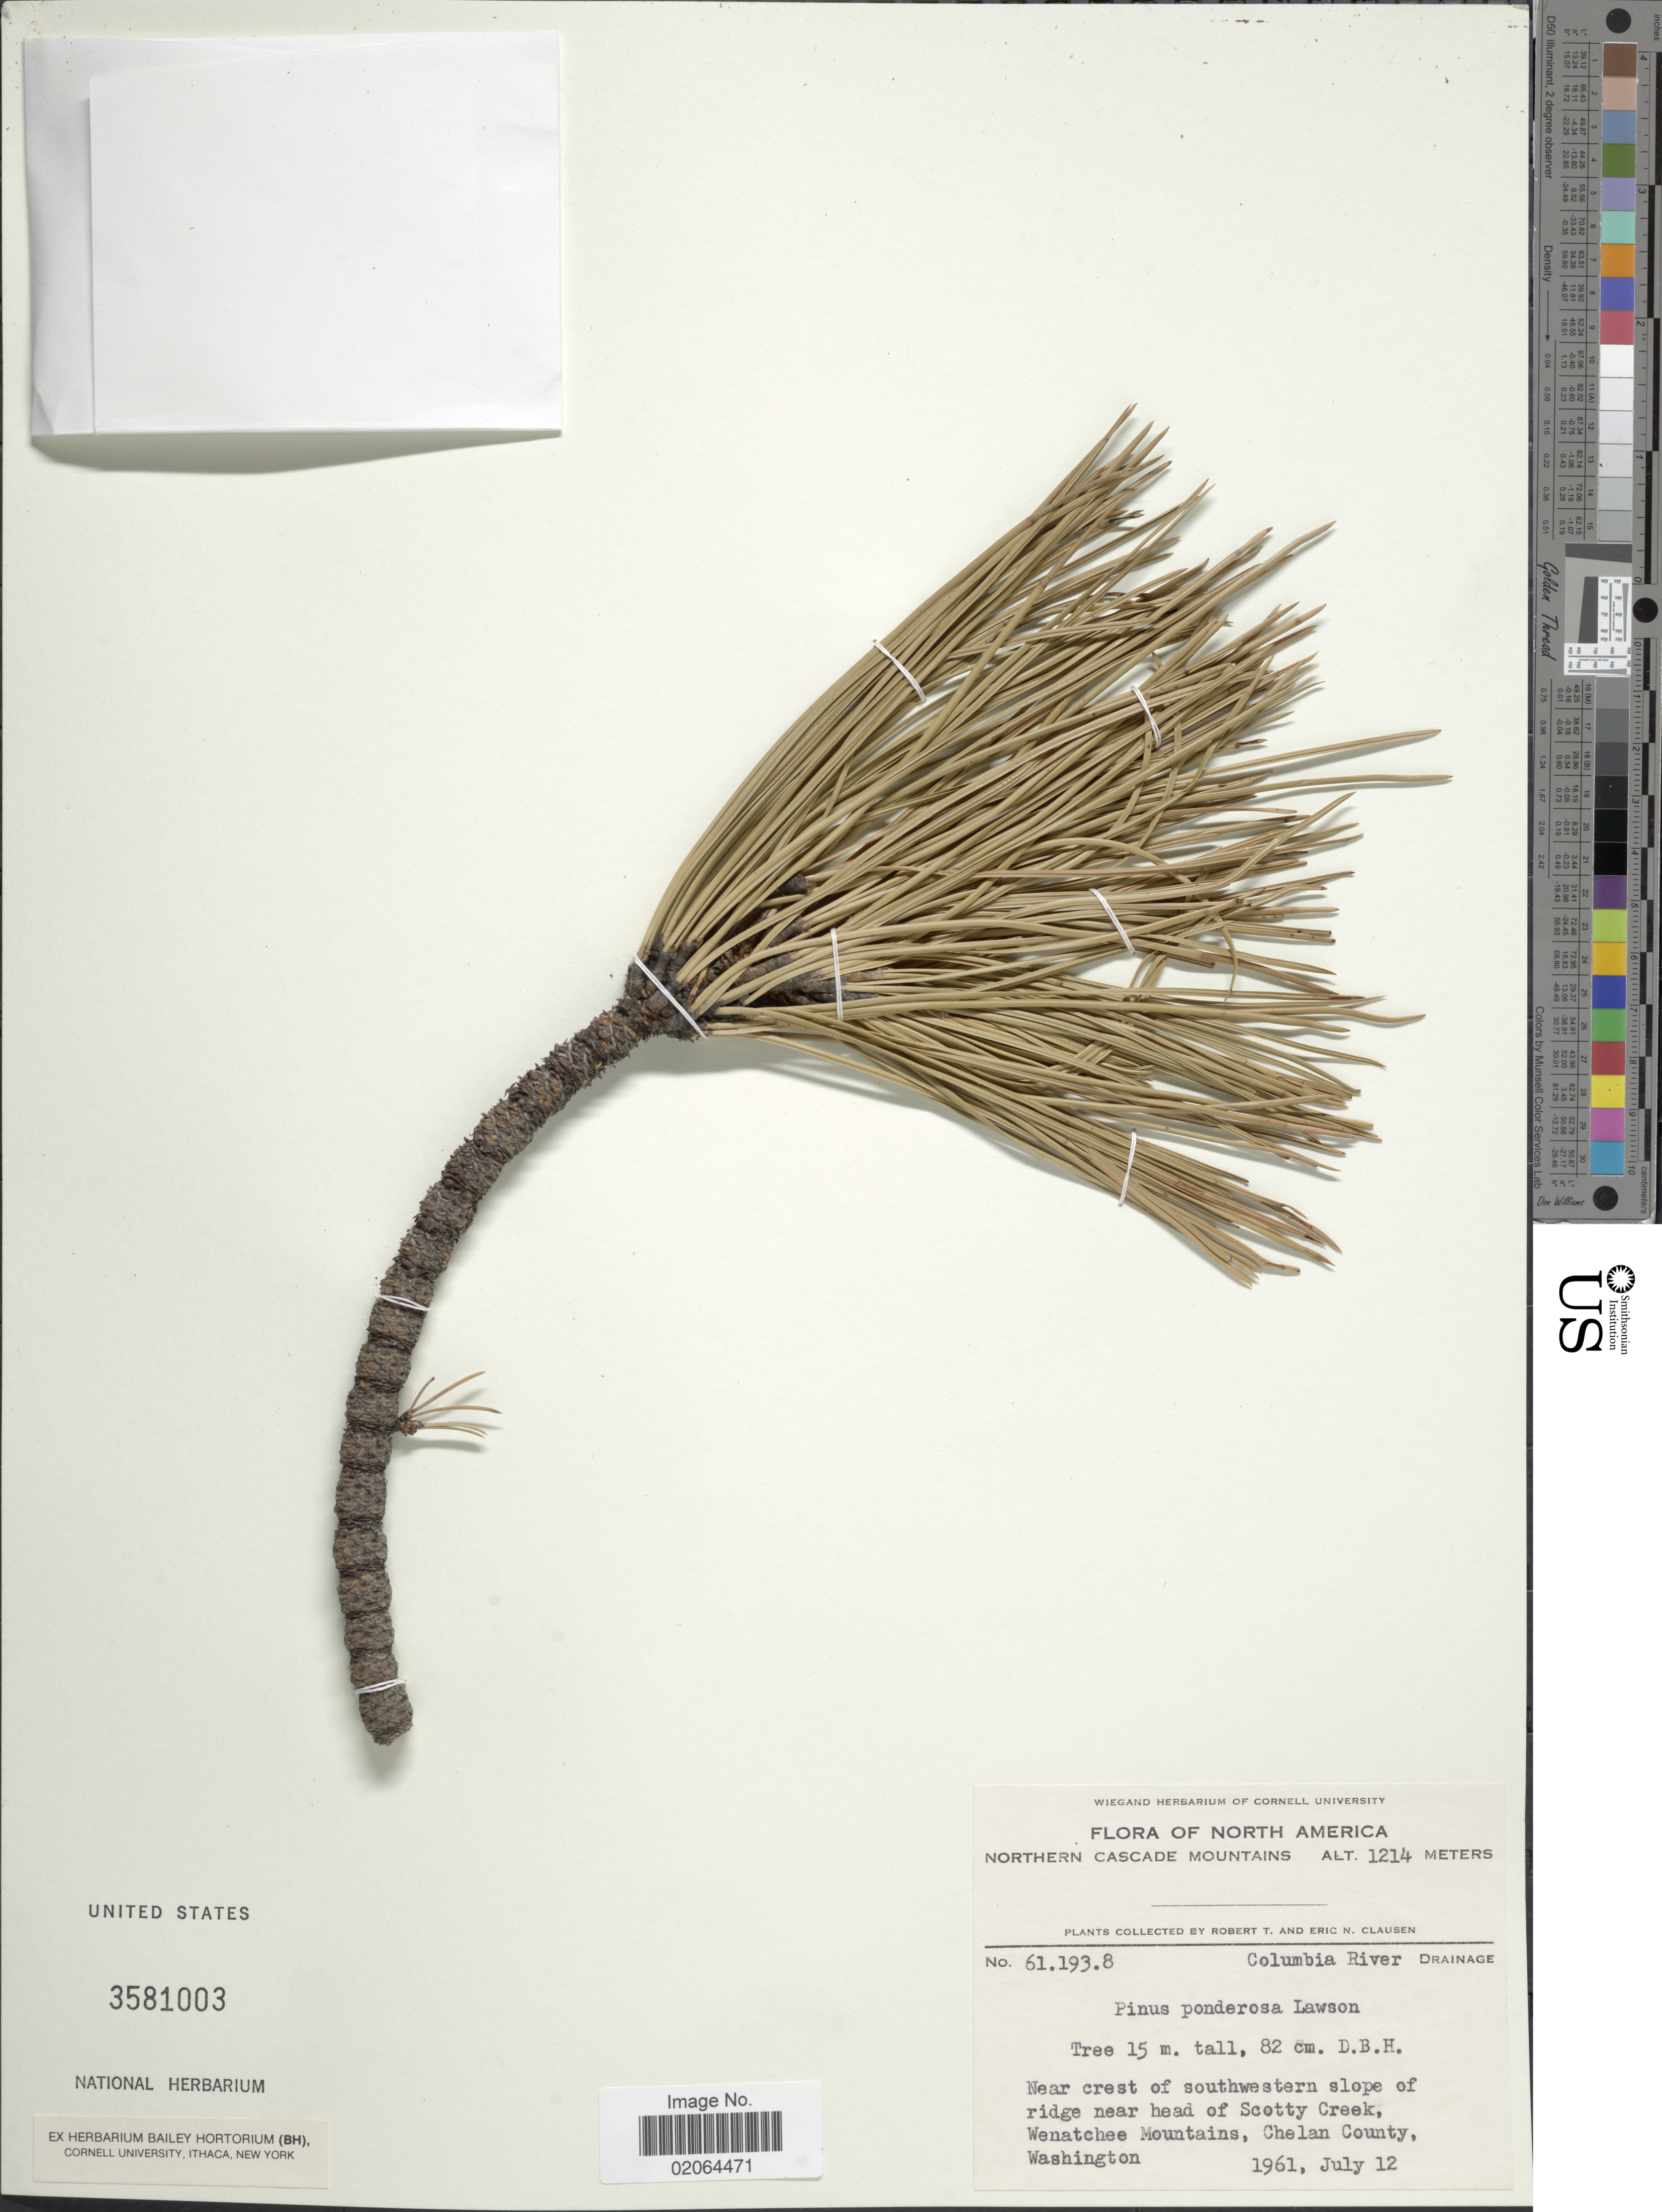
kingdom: Plantae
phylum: Tracheophyta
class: Pinopsida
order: Pinales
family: Pinaceae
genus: Pinus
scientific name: Pinus ponderosa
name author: Douglas ex C. Lawson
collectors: R. T. Clausen & E. Clausen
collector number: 611938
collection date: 1961-07-12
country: United States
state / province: Washington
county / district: Chelan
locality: Near crest of southwestern slope of ridge near head of Scotty Creek, Wenatchee Mountains, chelan County. Washington.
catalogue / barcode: US 3581003